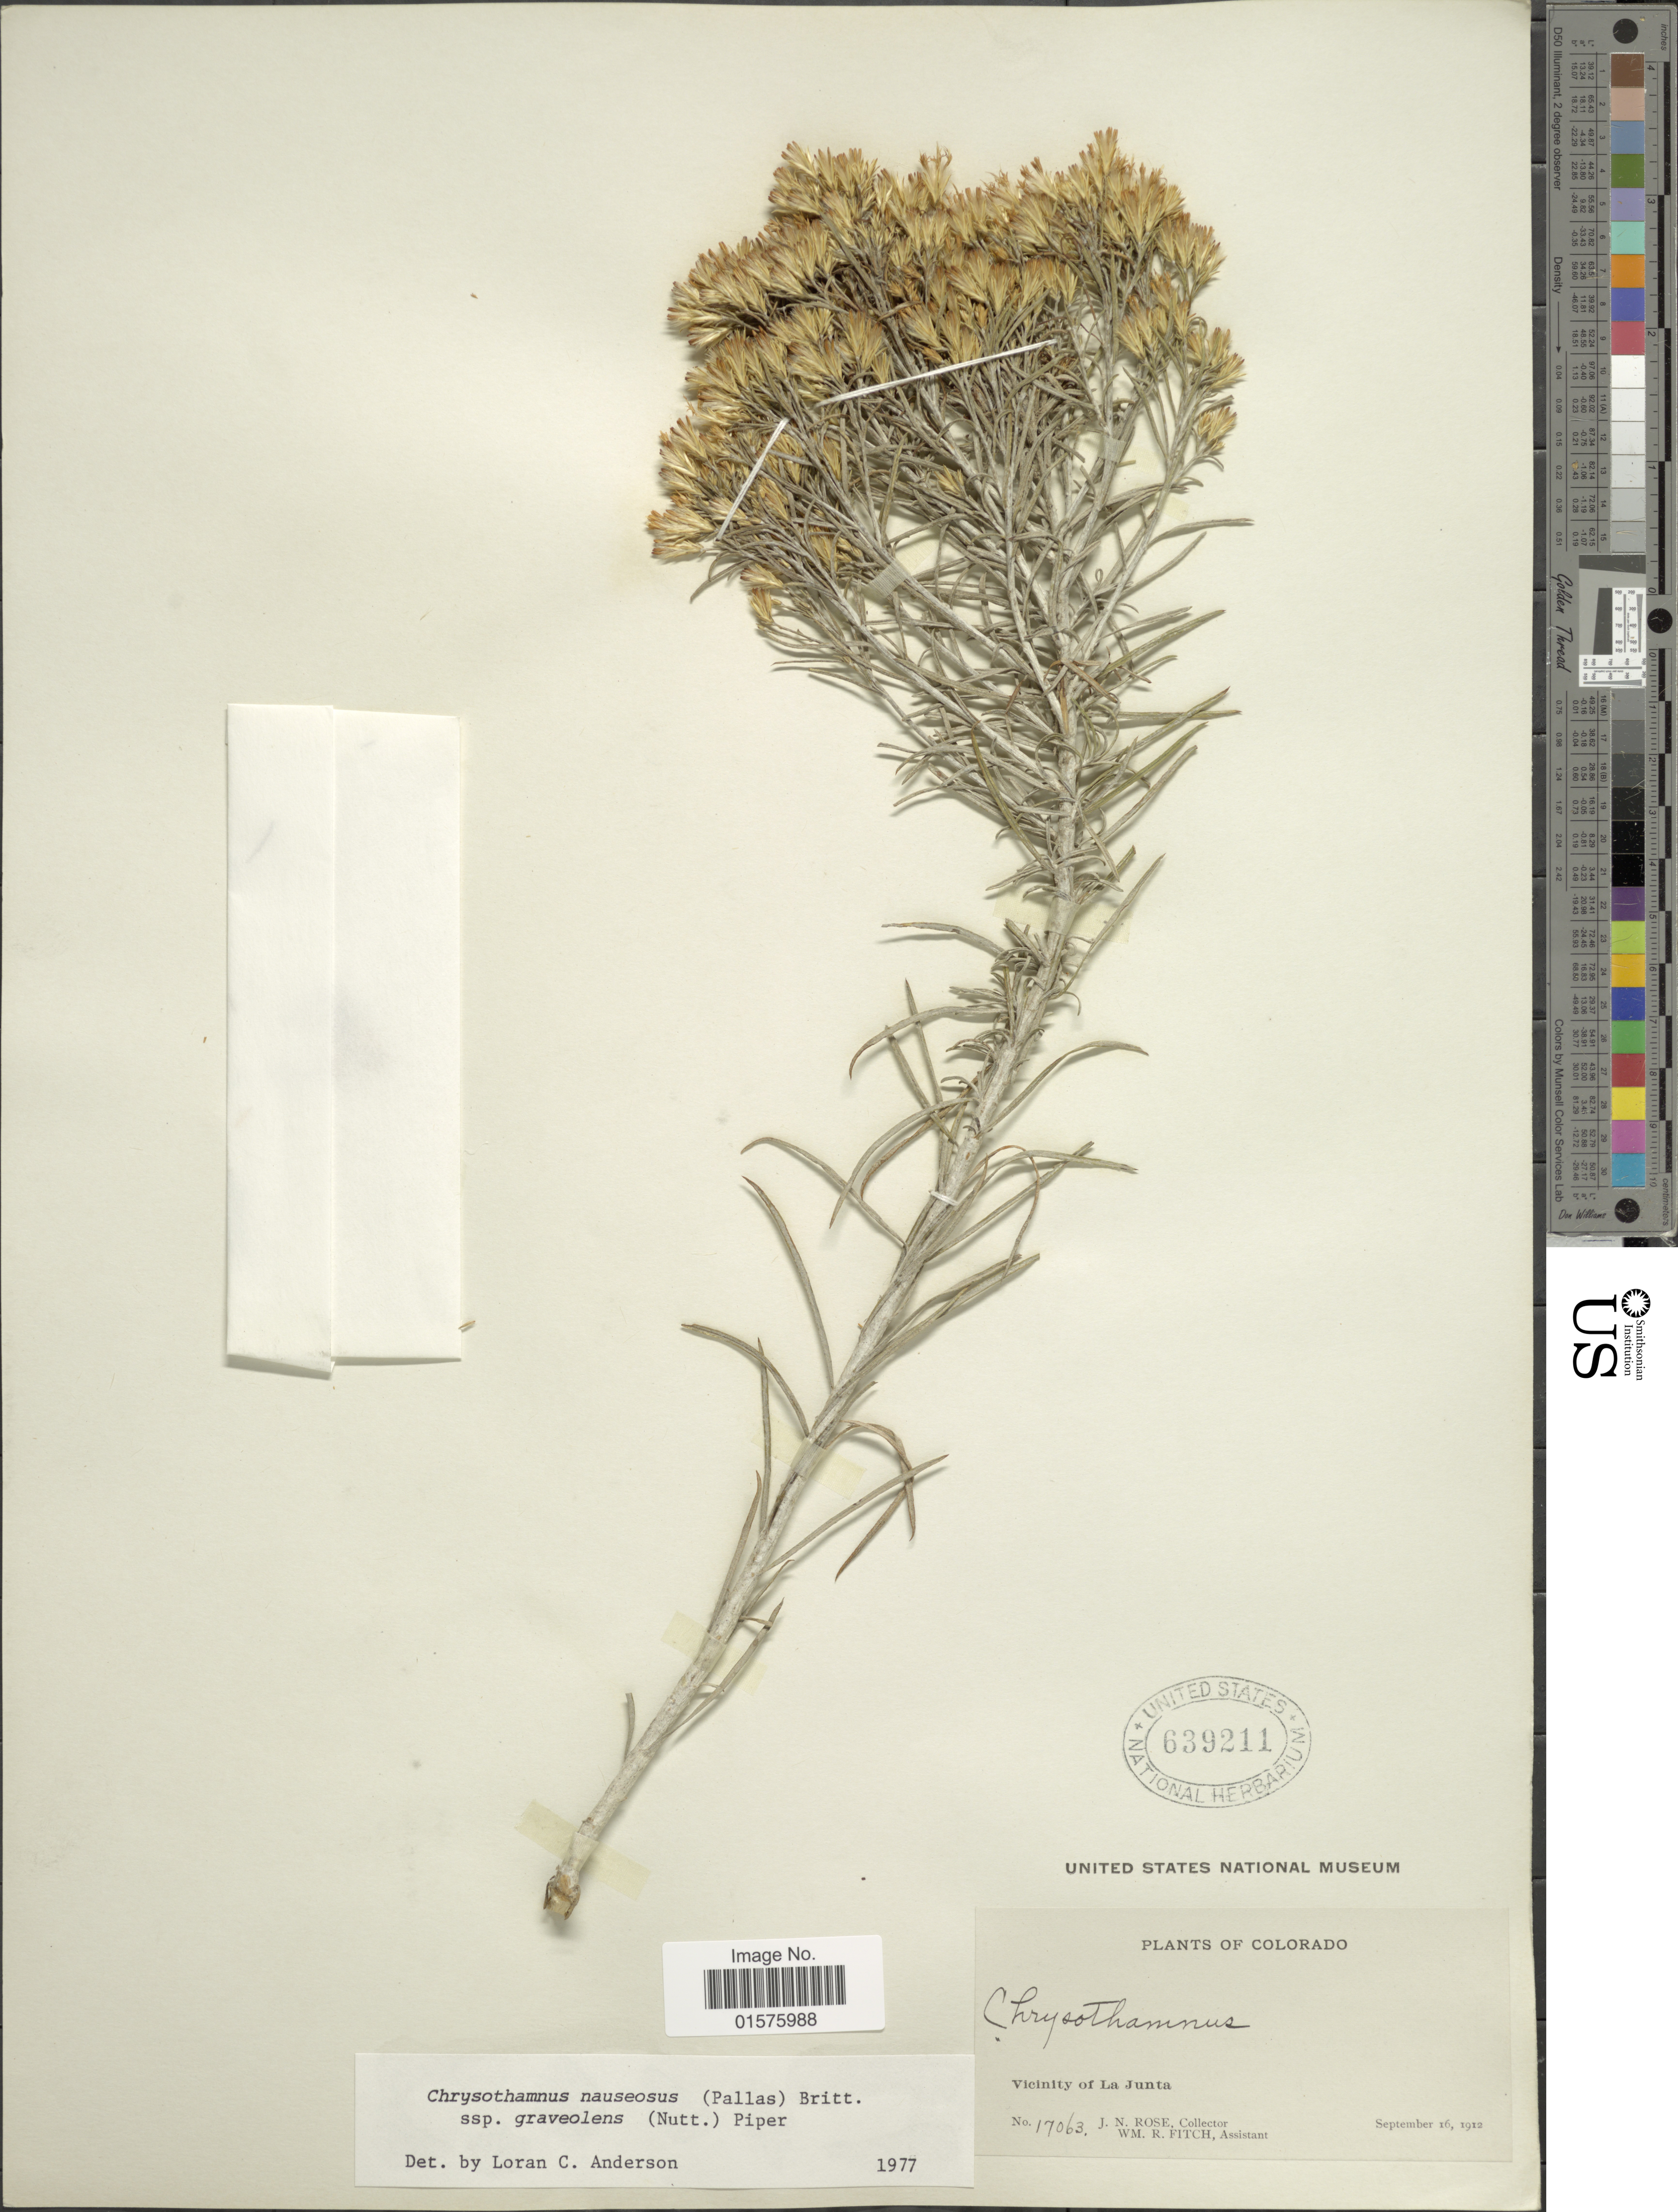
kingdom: Plantae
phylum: Tracheophyta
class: Magnoliopsida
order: Asterales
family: Asteraceae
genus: Ericameria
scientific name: Ericameria nauseosa var. graveolens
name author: (Nutt.) Reveal & Schuyler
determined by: Urbatsch, Lowell E., Curator (LSU), Louisiana State University (UNITED STATES)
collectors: J. N. Rose & W. R. Fitch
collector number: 17063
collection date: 1912-09-16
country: United States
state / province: Colorado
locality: Vicinity of La Junta.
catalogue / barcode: US 639211